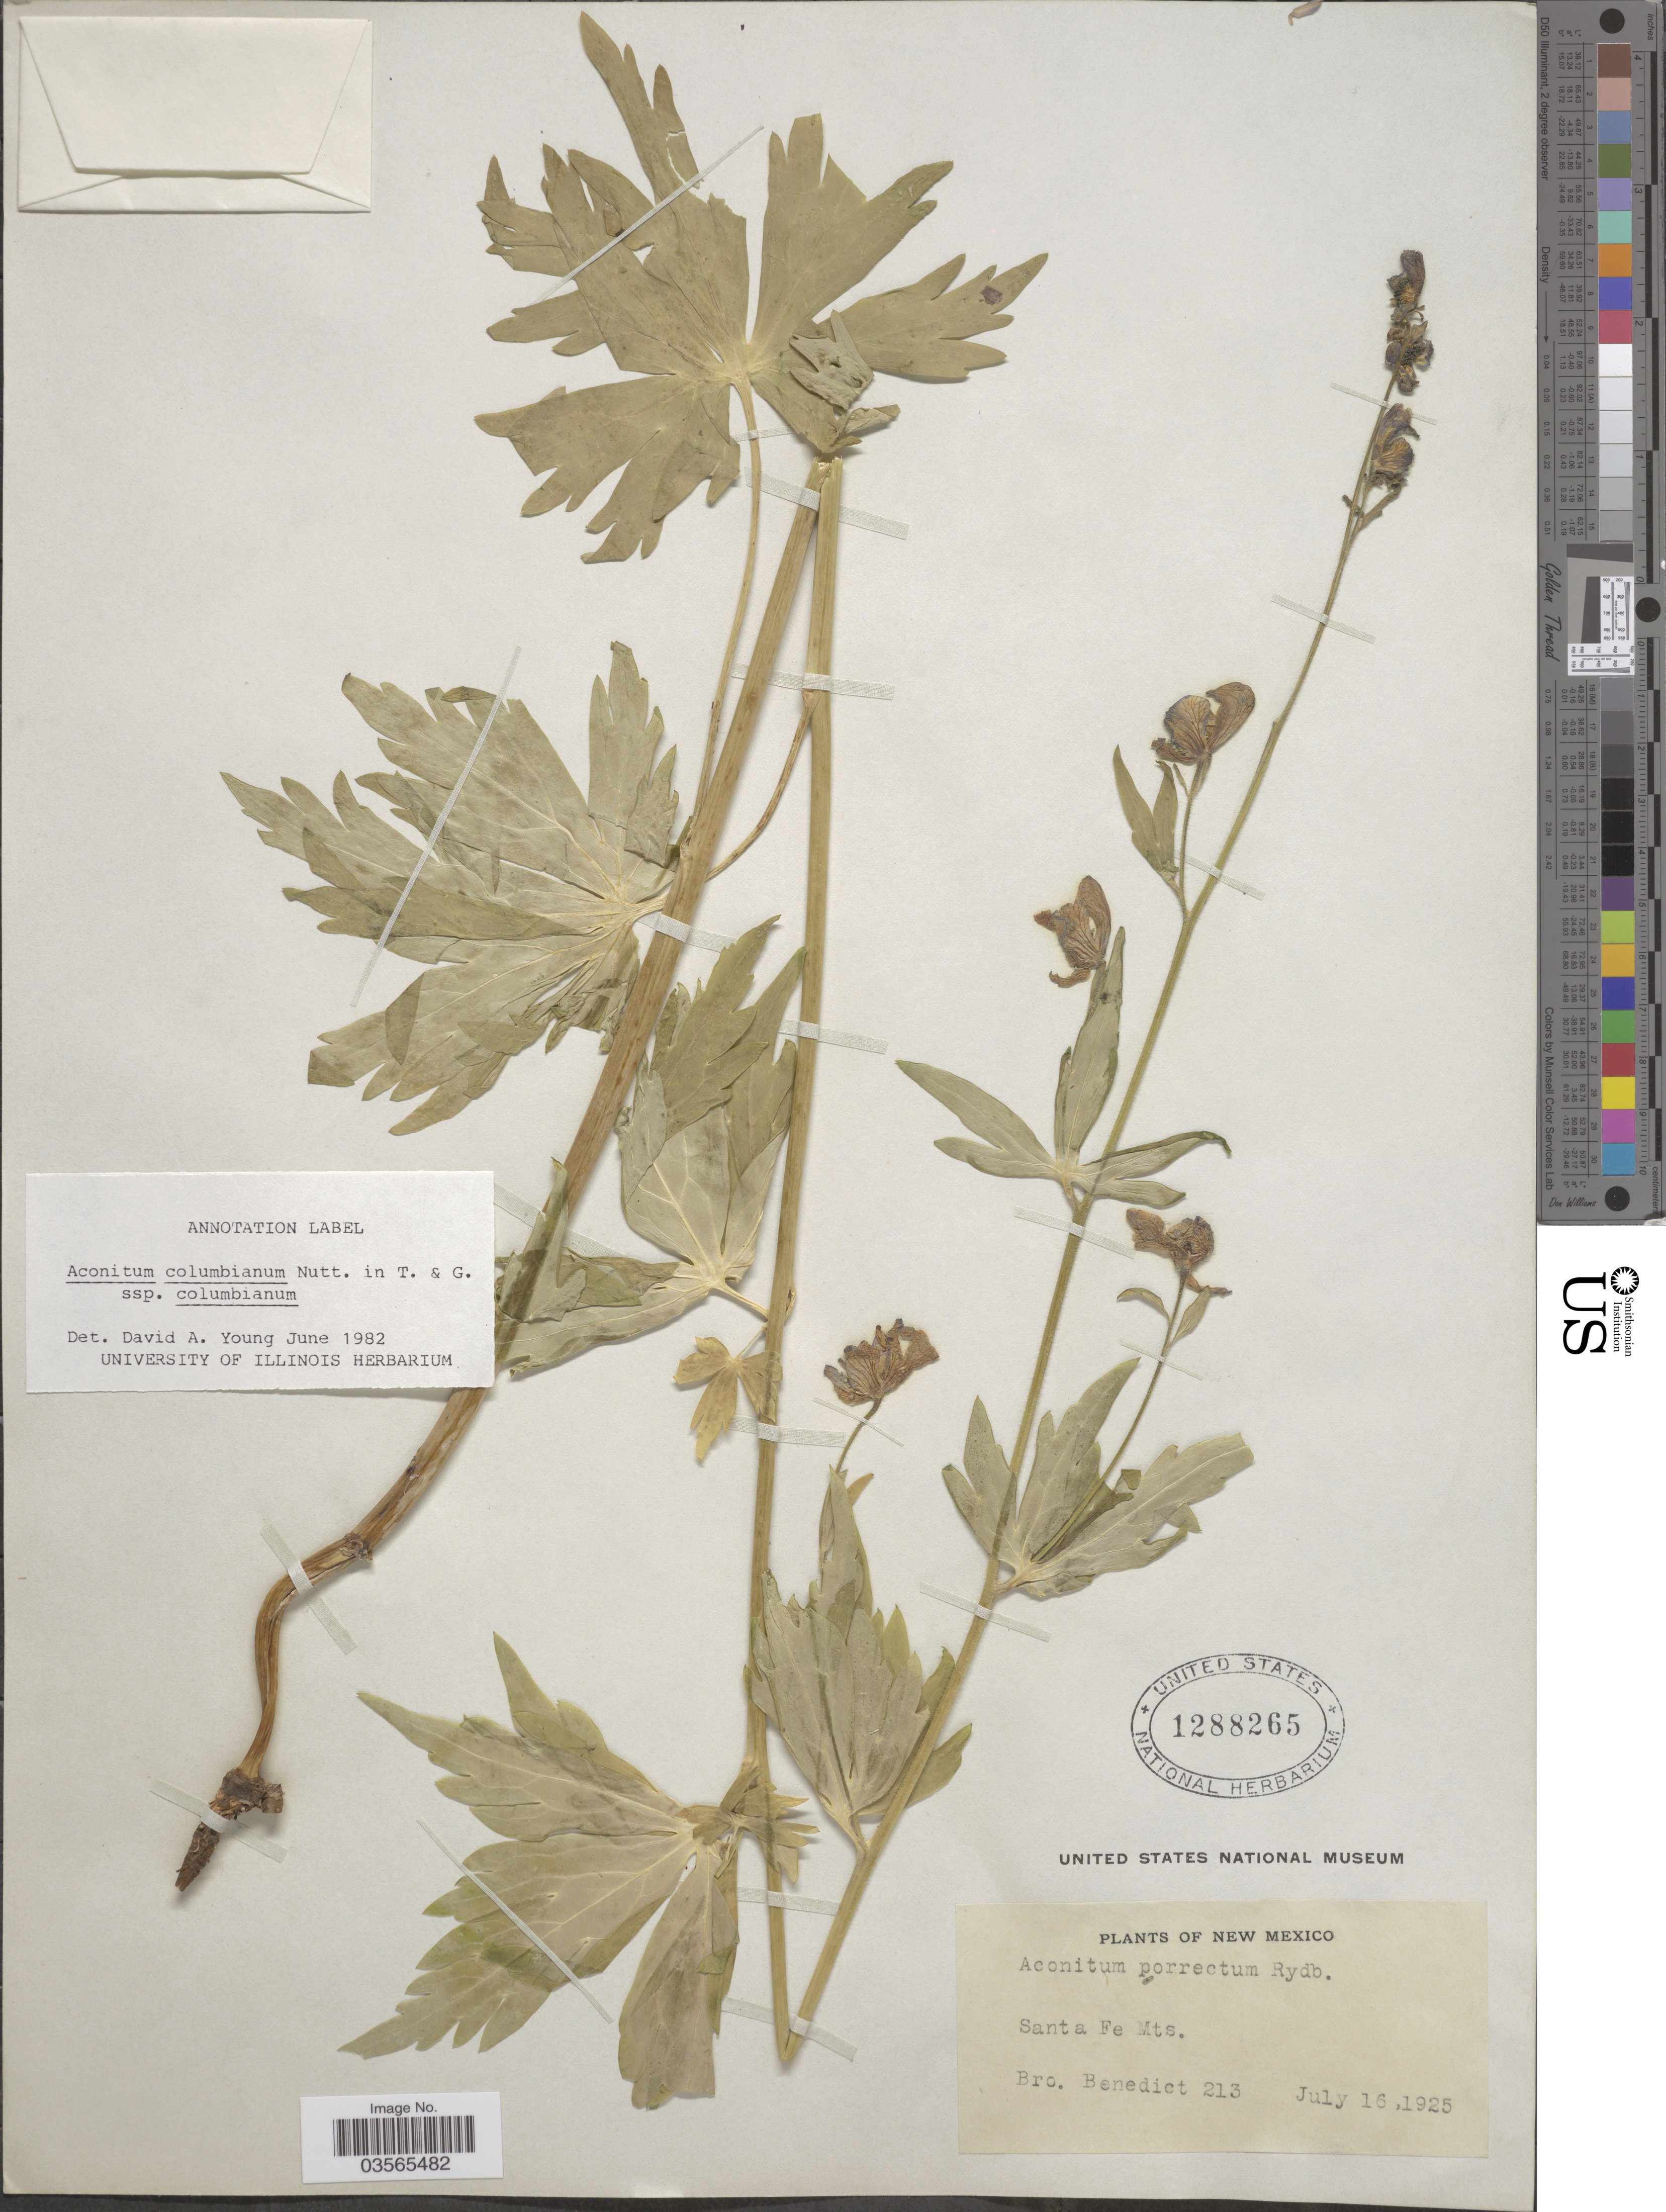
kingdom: Plantae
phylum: Tracheophyta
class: Magnoliopsida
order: Ranunculales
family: Ranunculaceae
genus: Aconitum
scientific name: Aconitum columbianum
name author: Nutt.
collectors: Bro. Benedict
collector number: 213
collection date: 1925-07-16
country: United States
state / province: New Mexico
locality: Santa Fe Mts.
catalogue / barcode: US 1288265